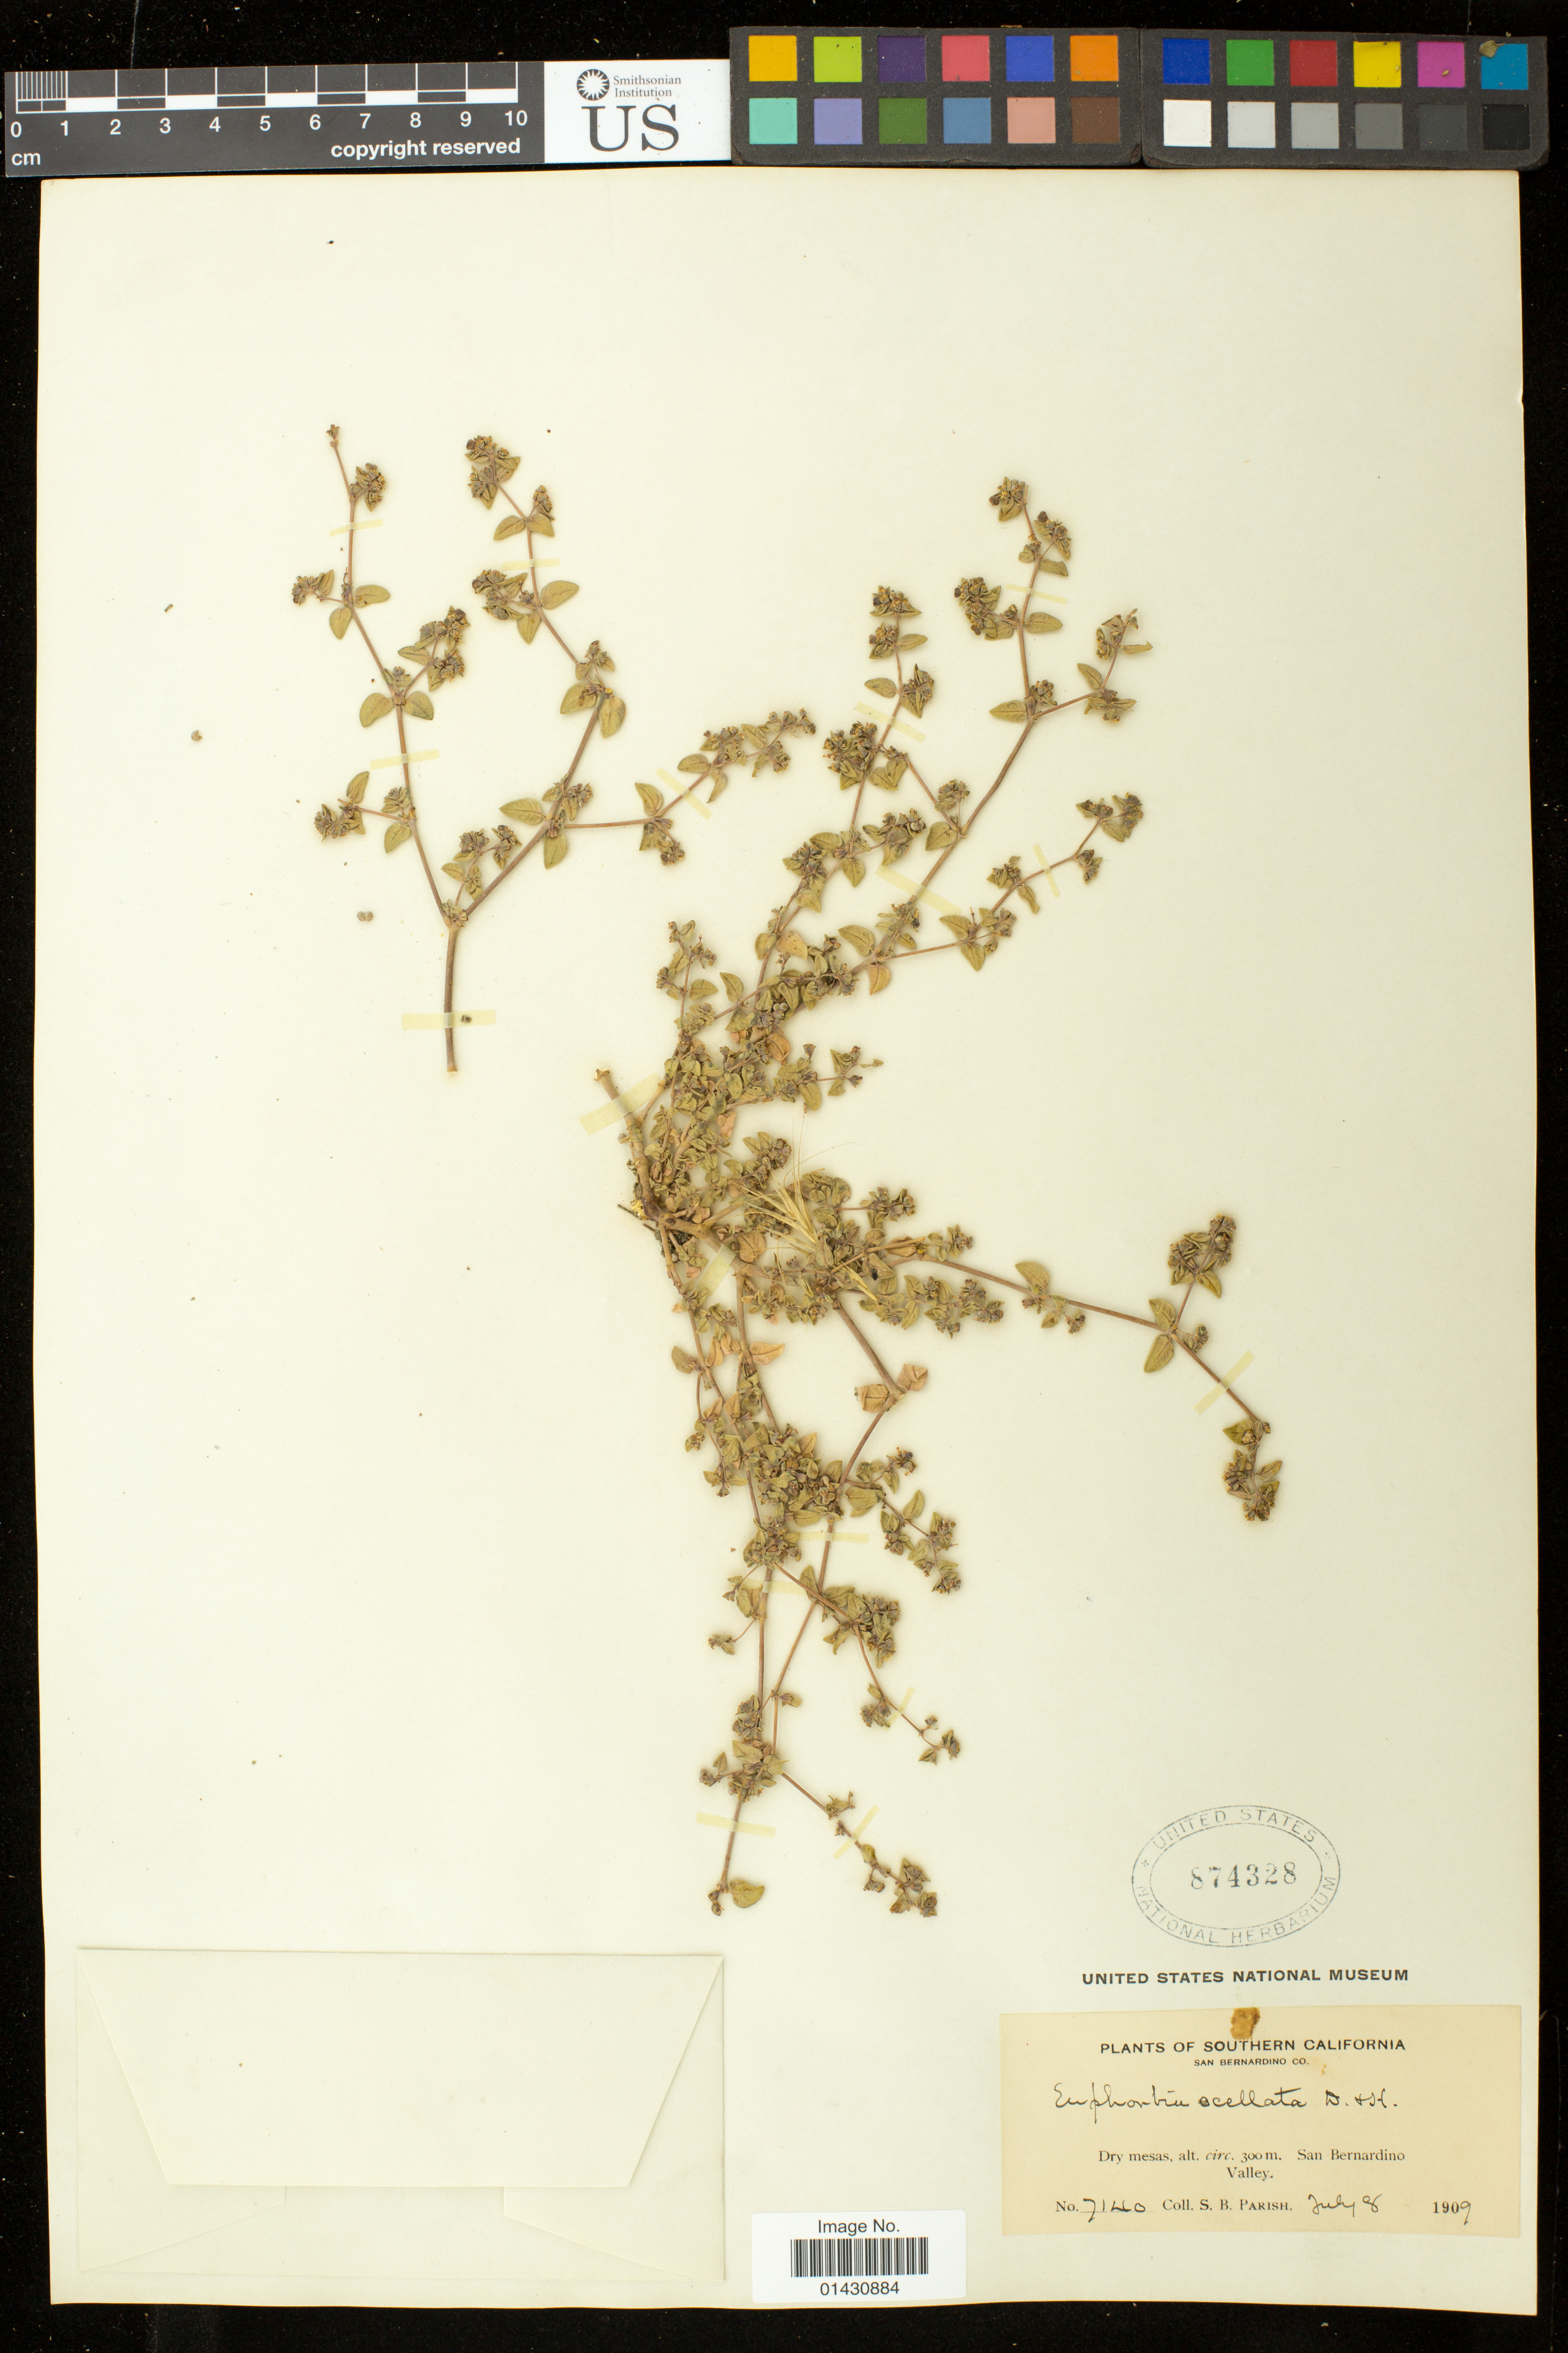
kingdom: Plantae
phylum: Tracheophyta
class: Magnoliopsida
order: Malpighiales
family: Euphorbiaceae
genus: Euphorbia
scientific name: Euphorbia ocellata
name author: Durand & Hilg.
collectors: S. B. Parish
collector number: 7140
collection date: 1909-07-08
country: United States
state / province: California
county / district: San Bernardino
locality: San Bernardino Valley.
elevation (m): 300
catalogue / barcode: US 874328